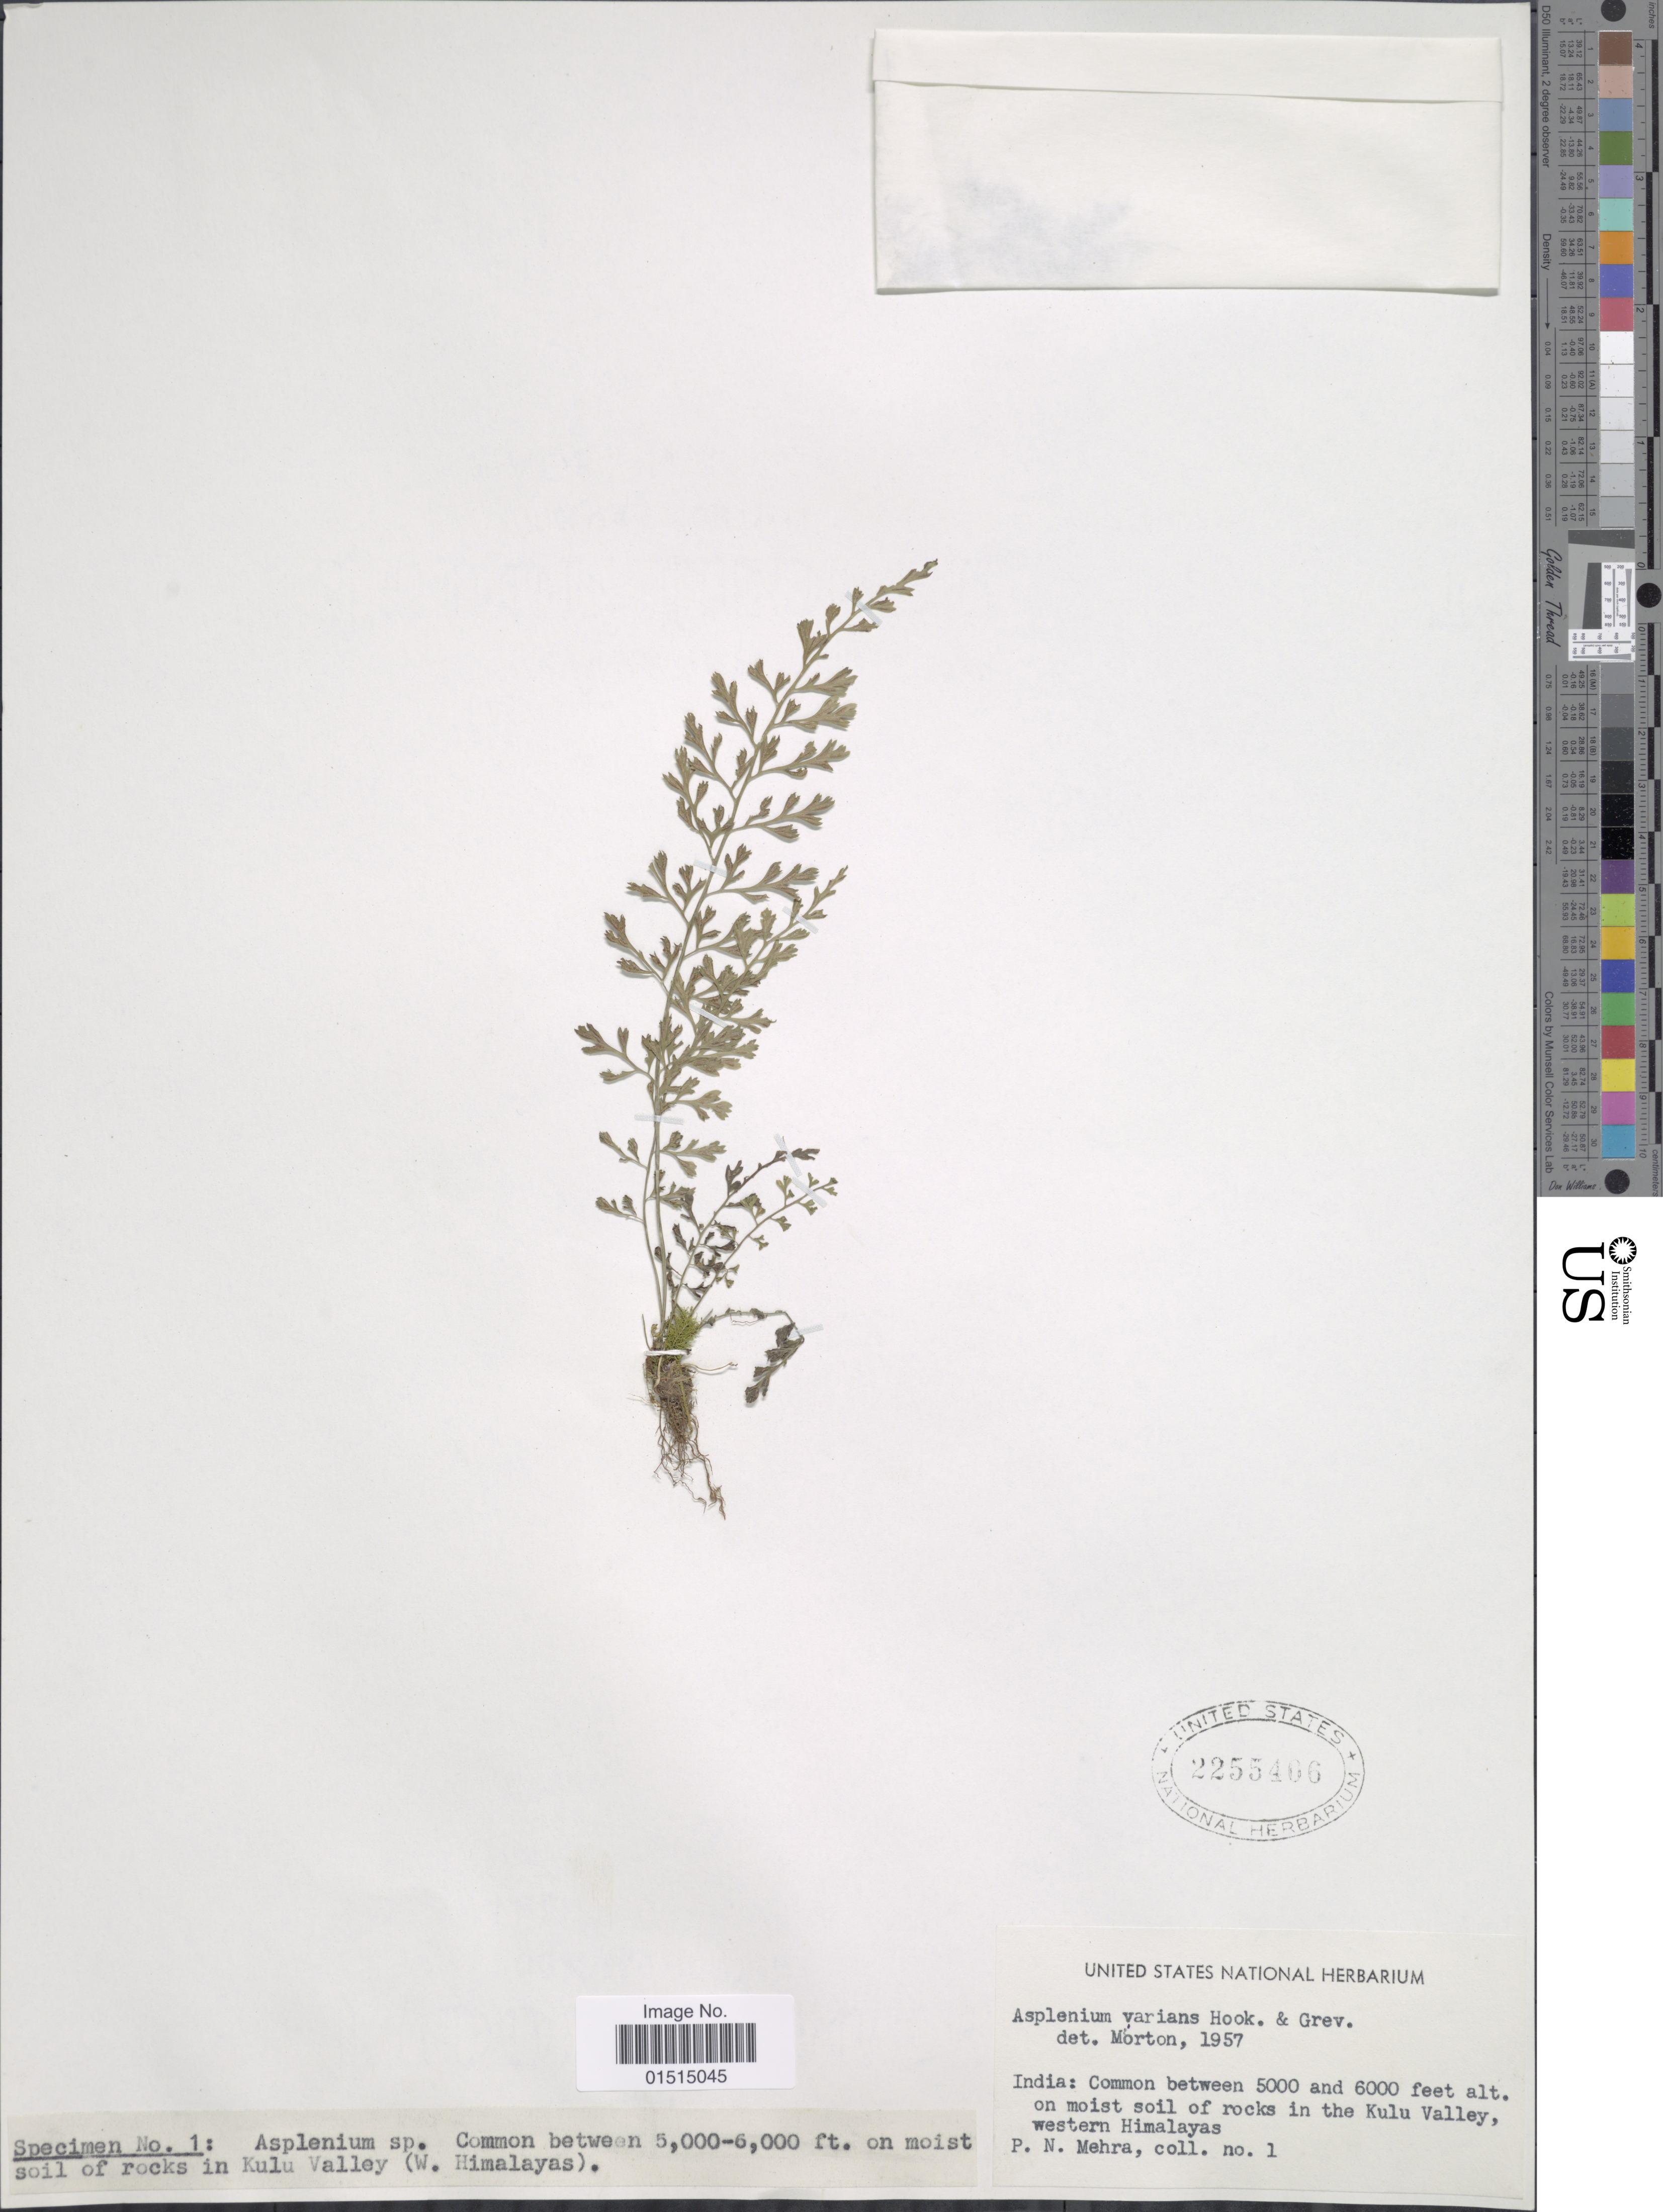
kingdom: Plantae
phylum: Tracheophyta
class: Polypodiopsida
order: Polypodiales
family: Aspleniaceae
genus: Asplenium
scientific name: Asplenium laciniatum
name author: D. Don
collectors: P. N. Mehra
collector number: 1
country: India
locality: On moist soil of rocks in the Kulu Valley, western Himalayas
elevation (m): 1524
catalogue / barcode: US 225466